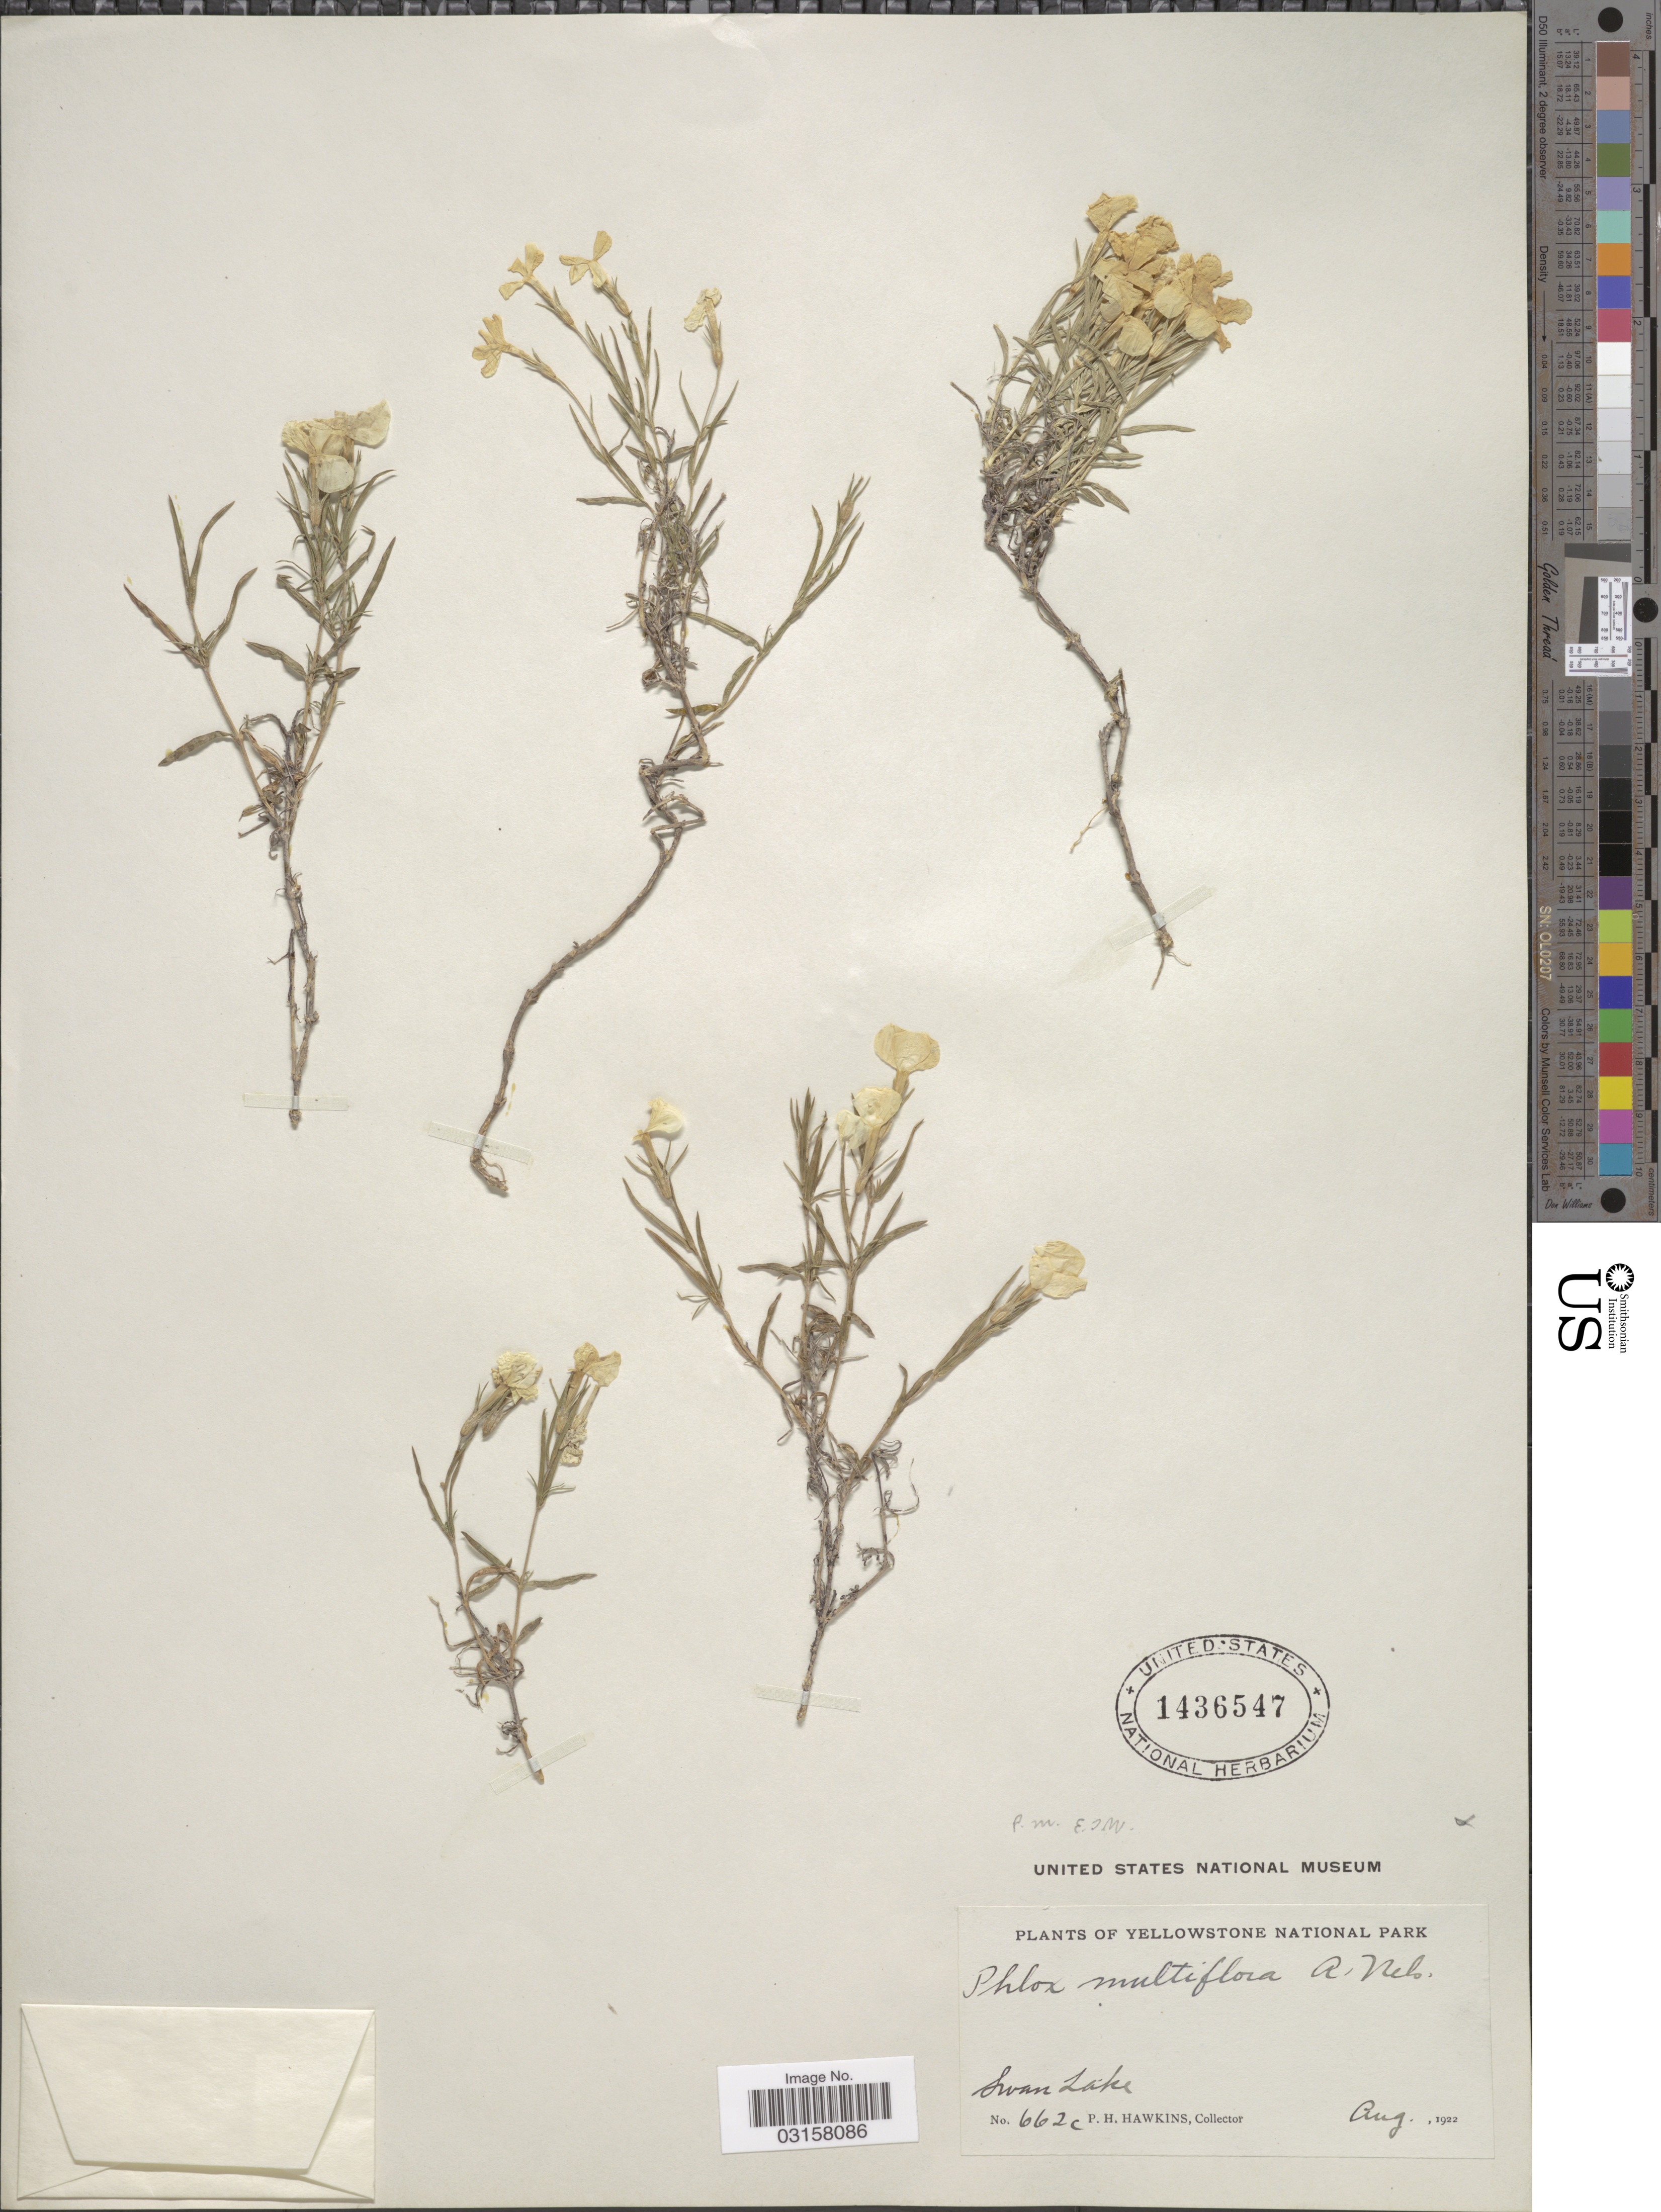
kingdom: Plantae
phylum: Tracheophyta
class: Magnoliopsida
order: Ericales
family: Polemoniaceae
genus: Phlox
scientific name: Phlox multiflora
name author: A. Nelson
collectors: P. Hawkins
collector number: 662C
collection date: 1922-08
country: United States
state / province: Wyoming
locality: Yellowstone National Park. Swan Lake.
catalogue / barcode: US 1436547